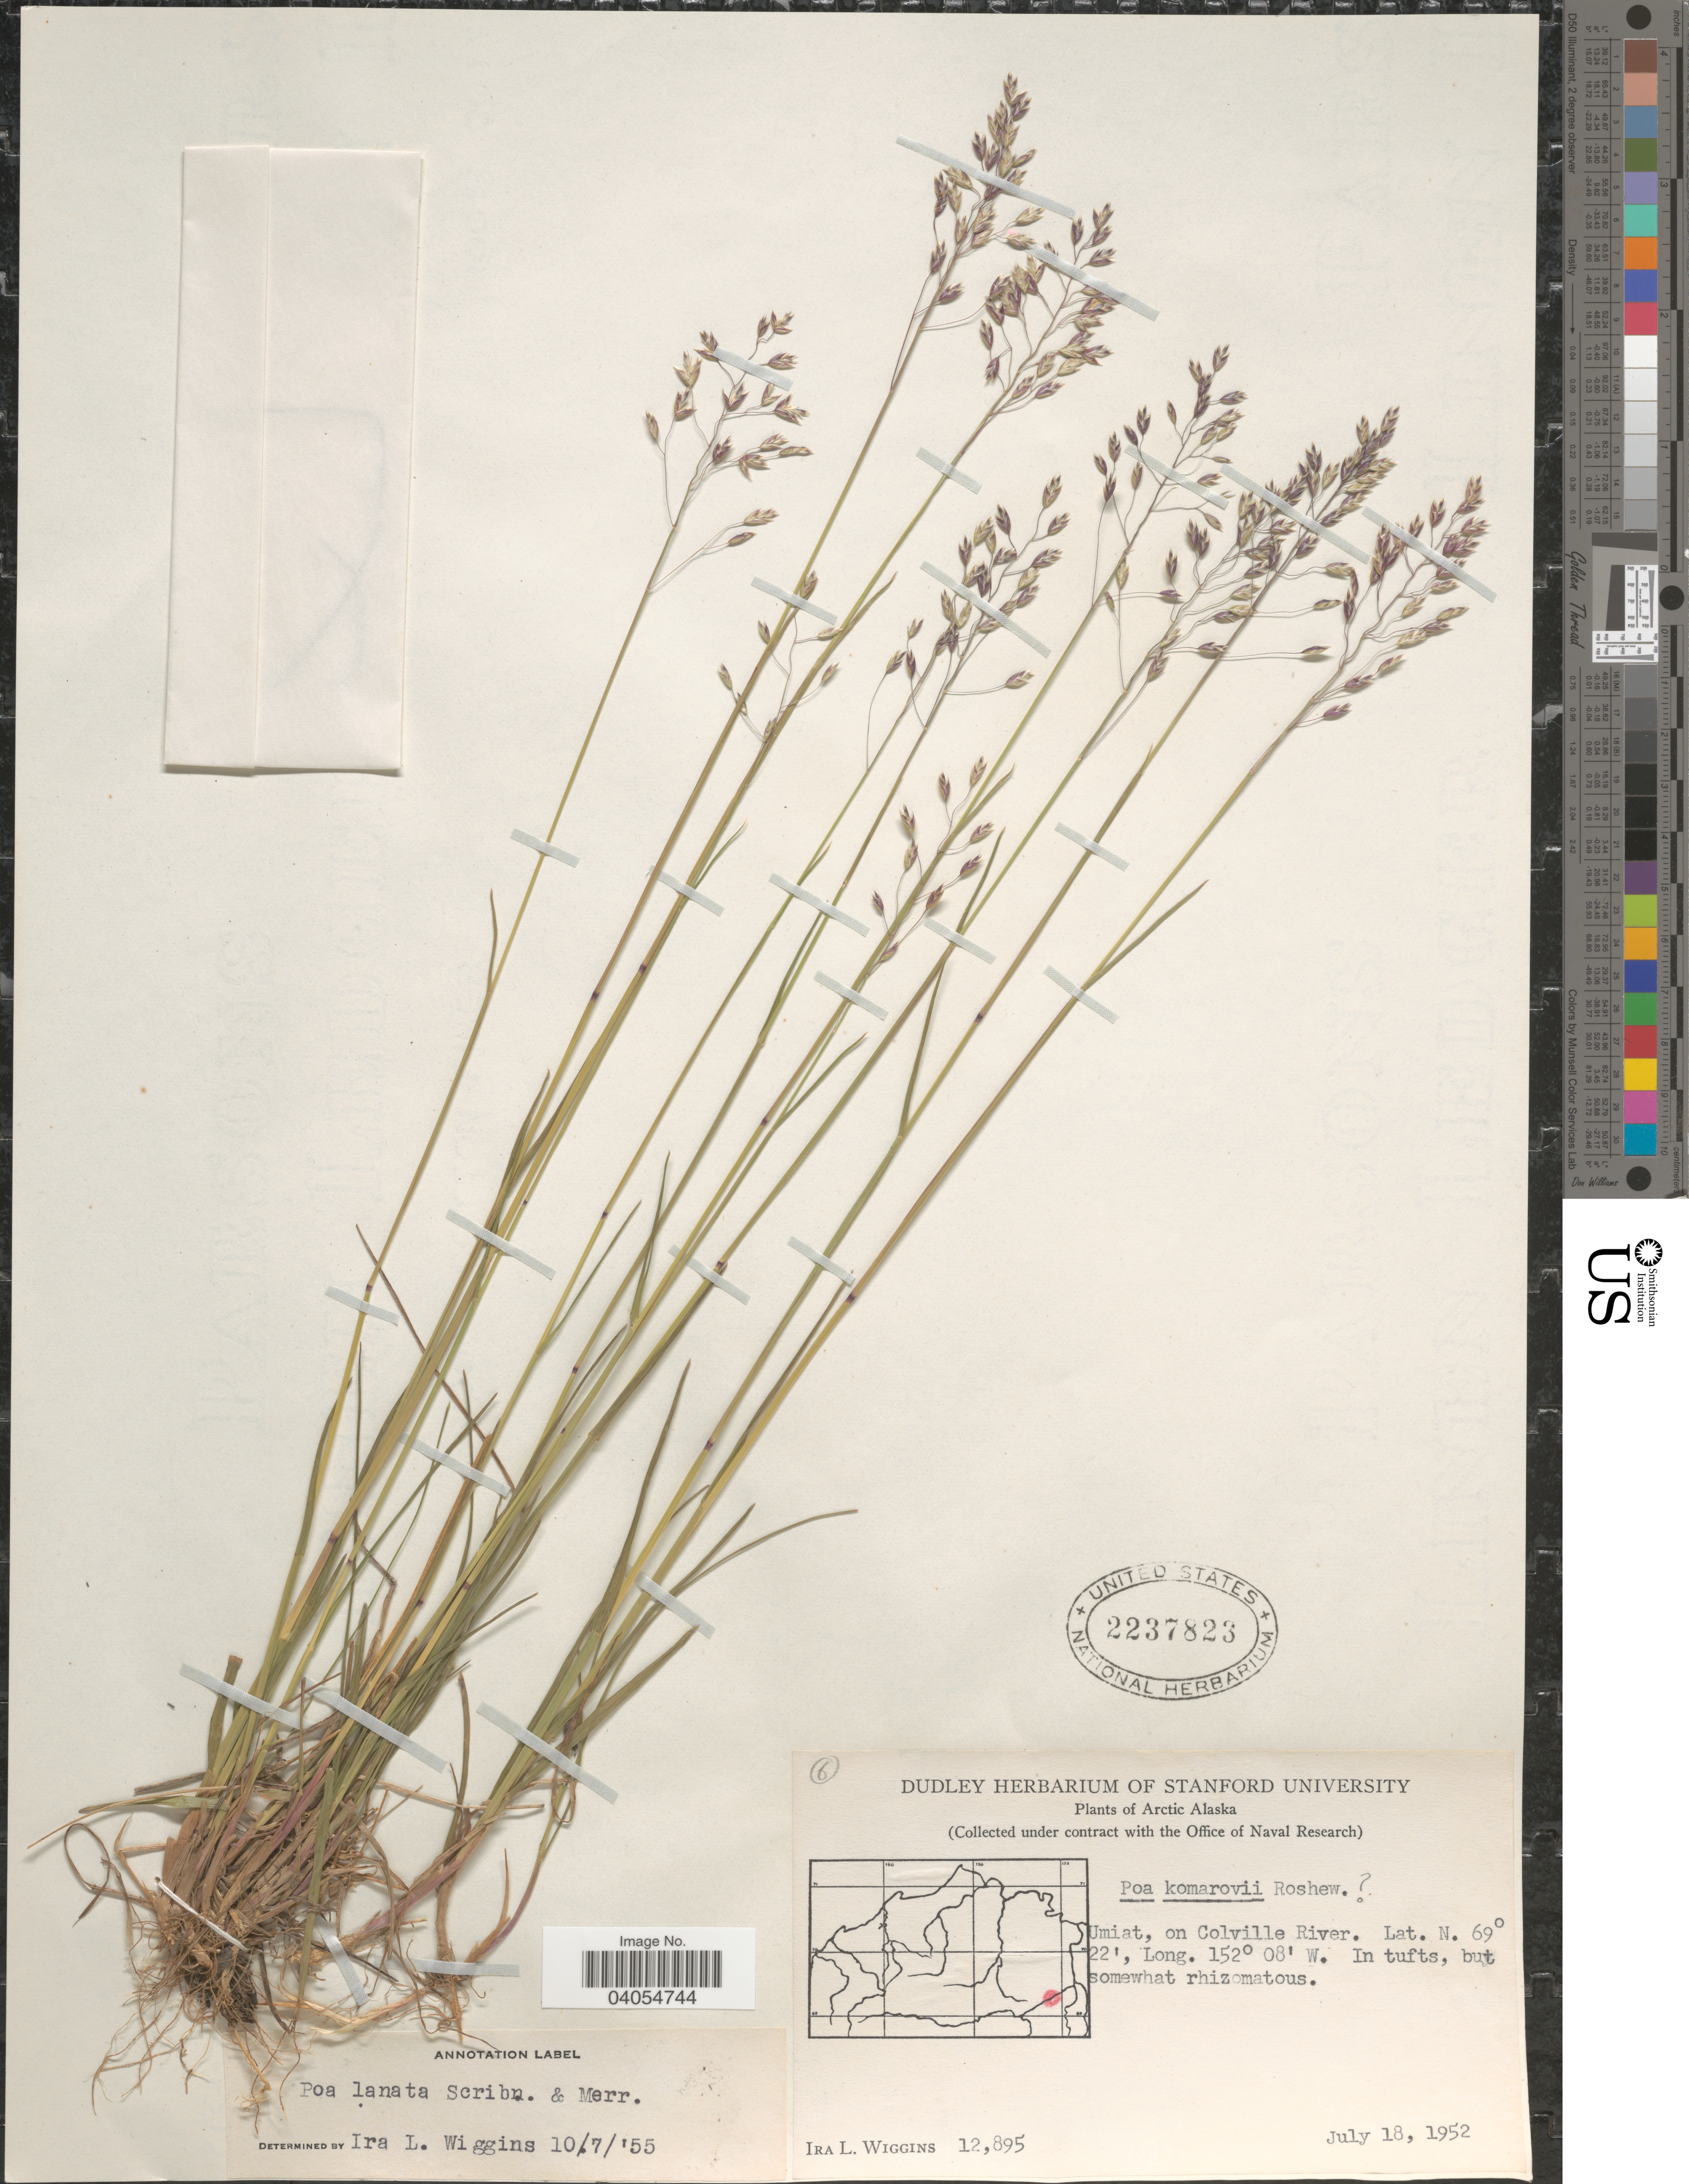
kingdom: Plantae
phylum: Tracheophyta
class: Liliopsida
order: Poales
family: Poaceae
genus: Poa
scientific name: Poa arctica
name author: R. Br.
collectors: I. L. Wiggins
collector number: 12895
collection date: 1952-07-18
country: United States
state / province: Alaska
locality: Arctic Alaska. Umiat, on Colville River.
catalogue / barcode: US 2237823